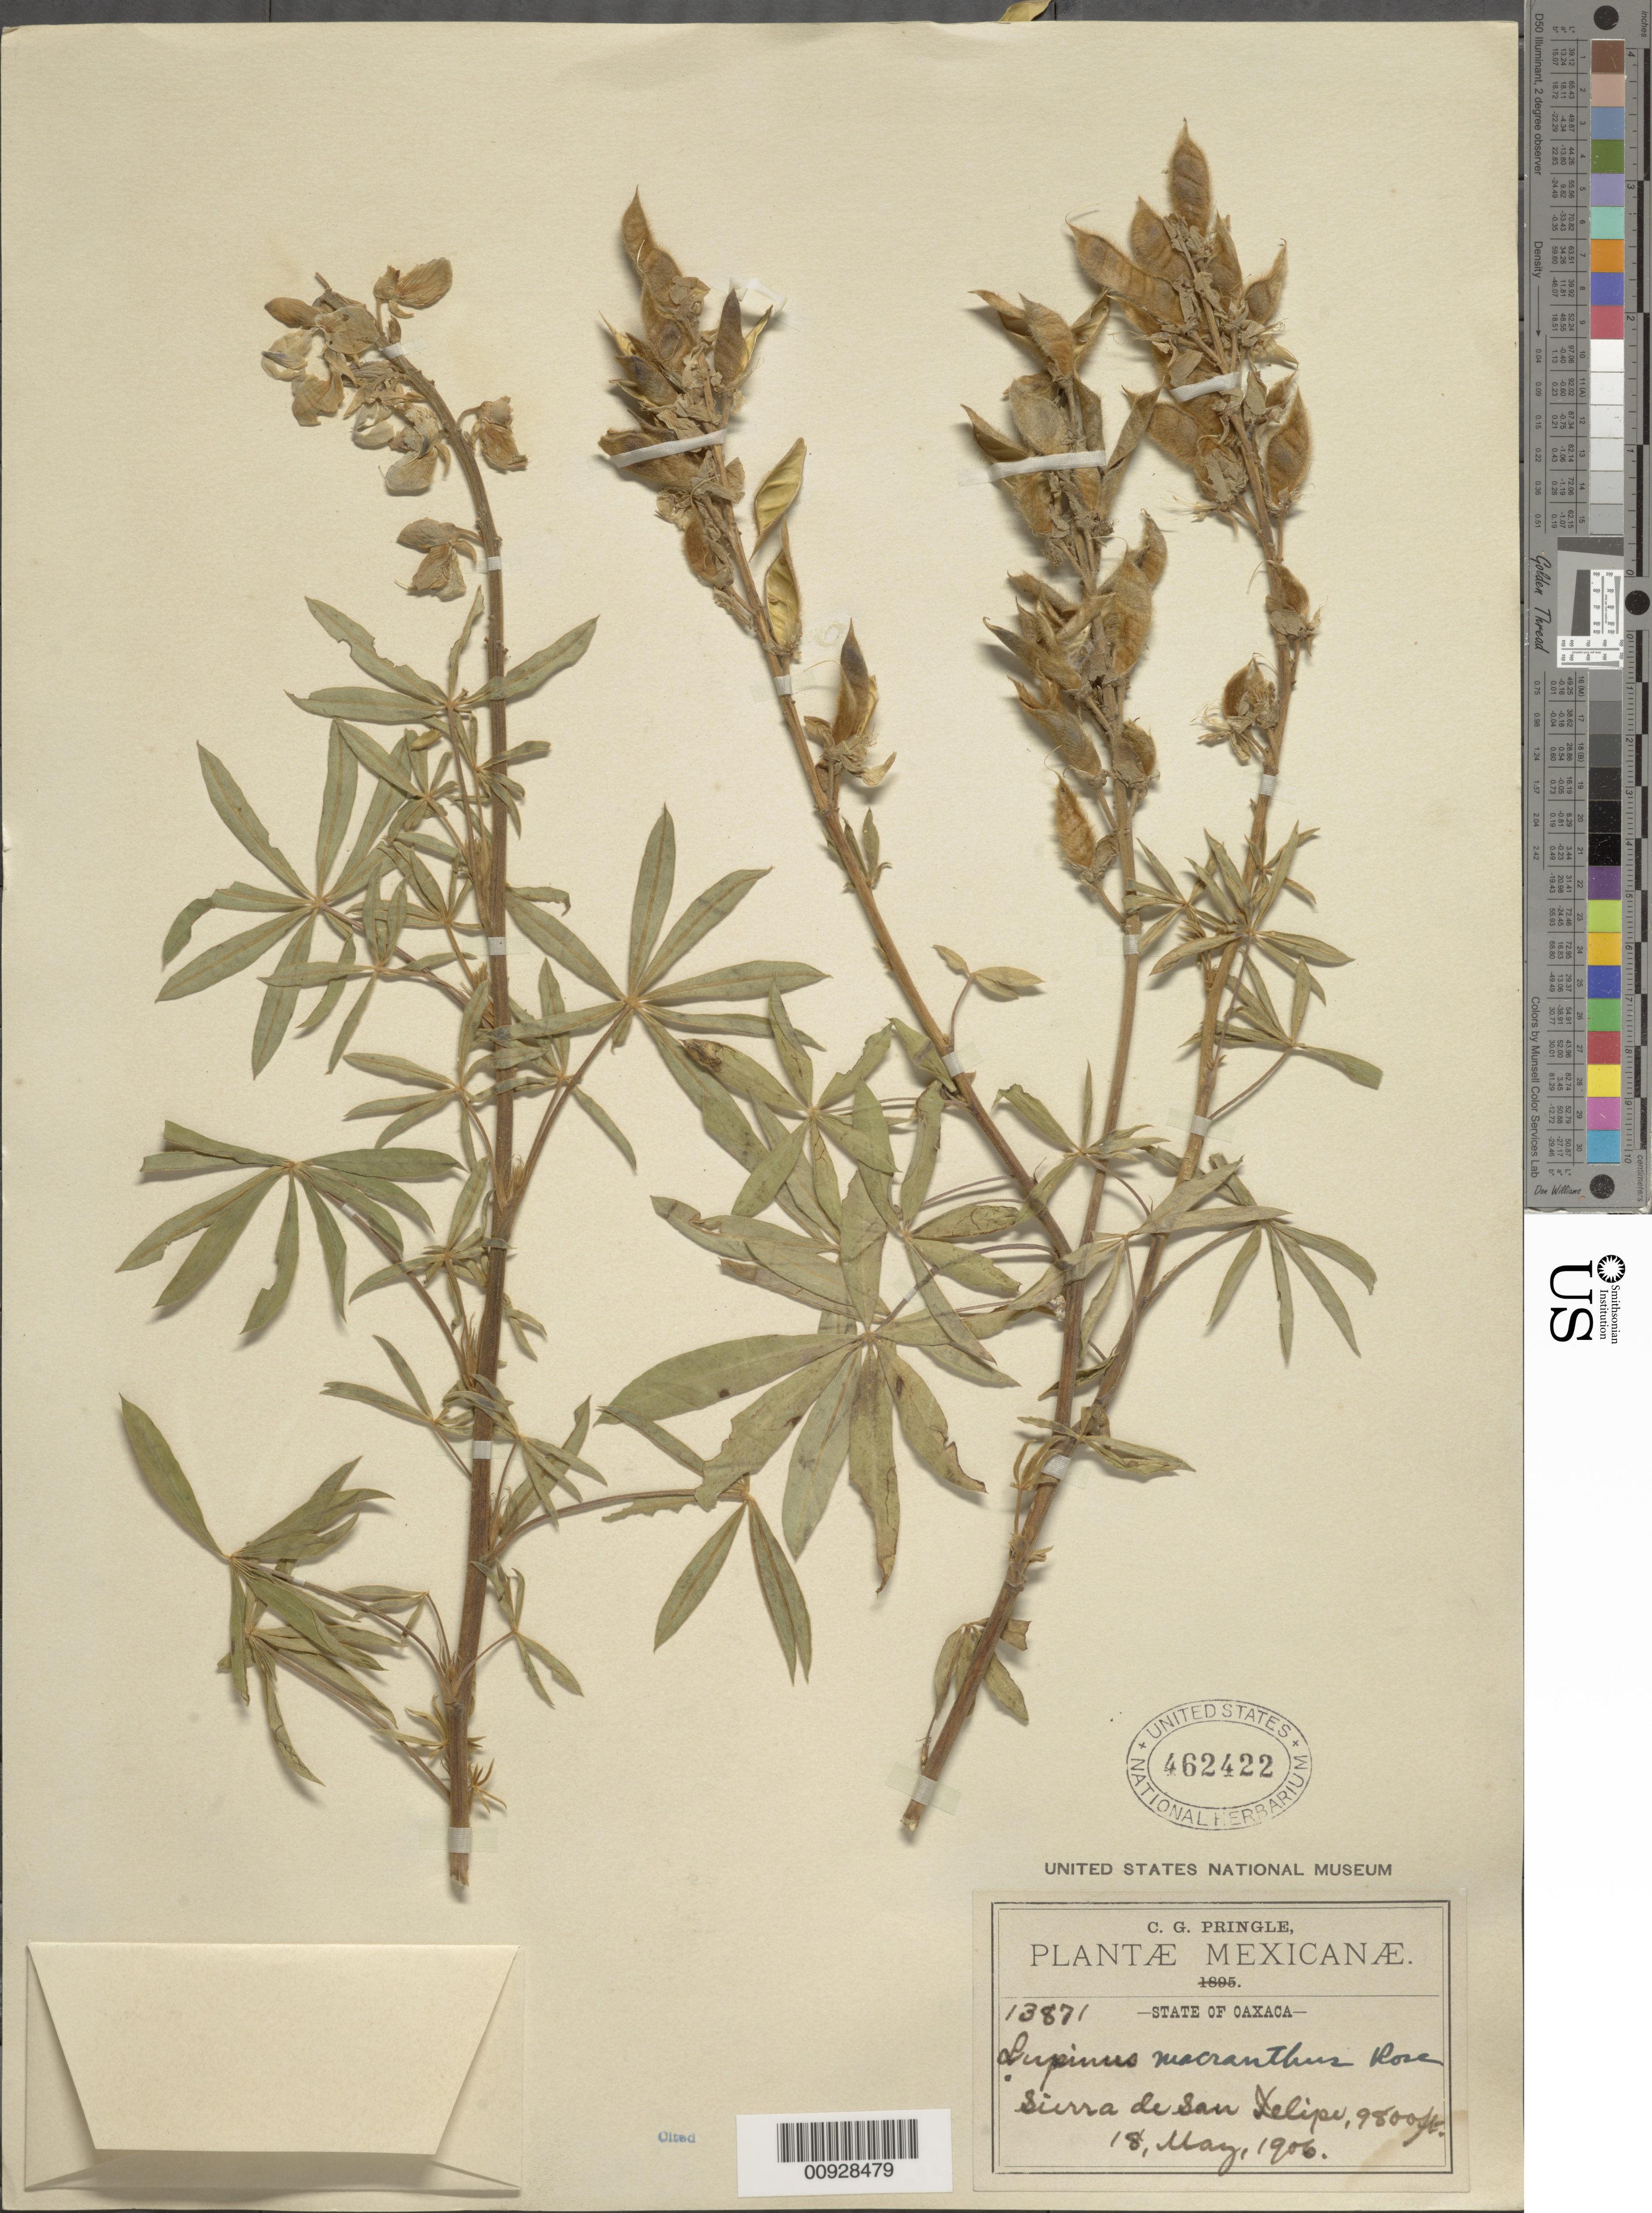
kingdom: Plantae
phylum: Tracheophyta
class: Magnoliopsida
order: Fabales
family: Fabaceae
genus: Lupinus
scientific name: Lupinus macranthus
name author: Rose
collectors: C. G. Pringle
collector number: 13871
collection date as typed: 18 May 1906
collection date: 1906-05-18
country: Mexico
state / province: Oaxaca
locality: Sierra de San Felipe, State of Oaxaca.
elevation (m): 2987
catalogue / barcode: US 462422